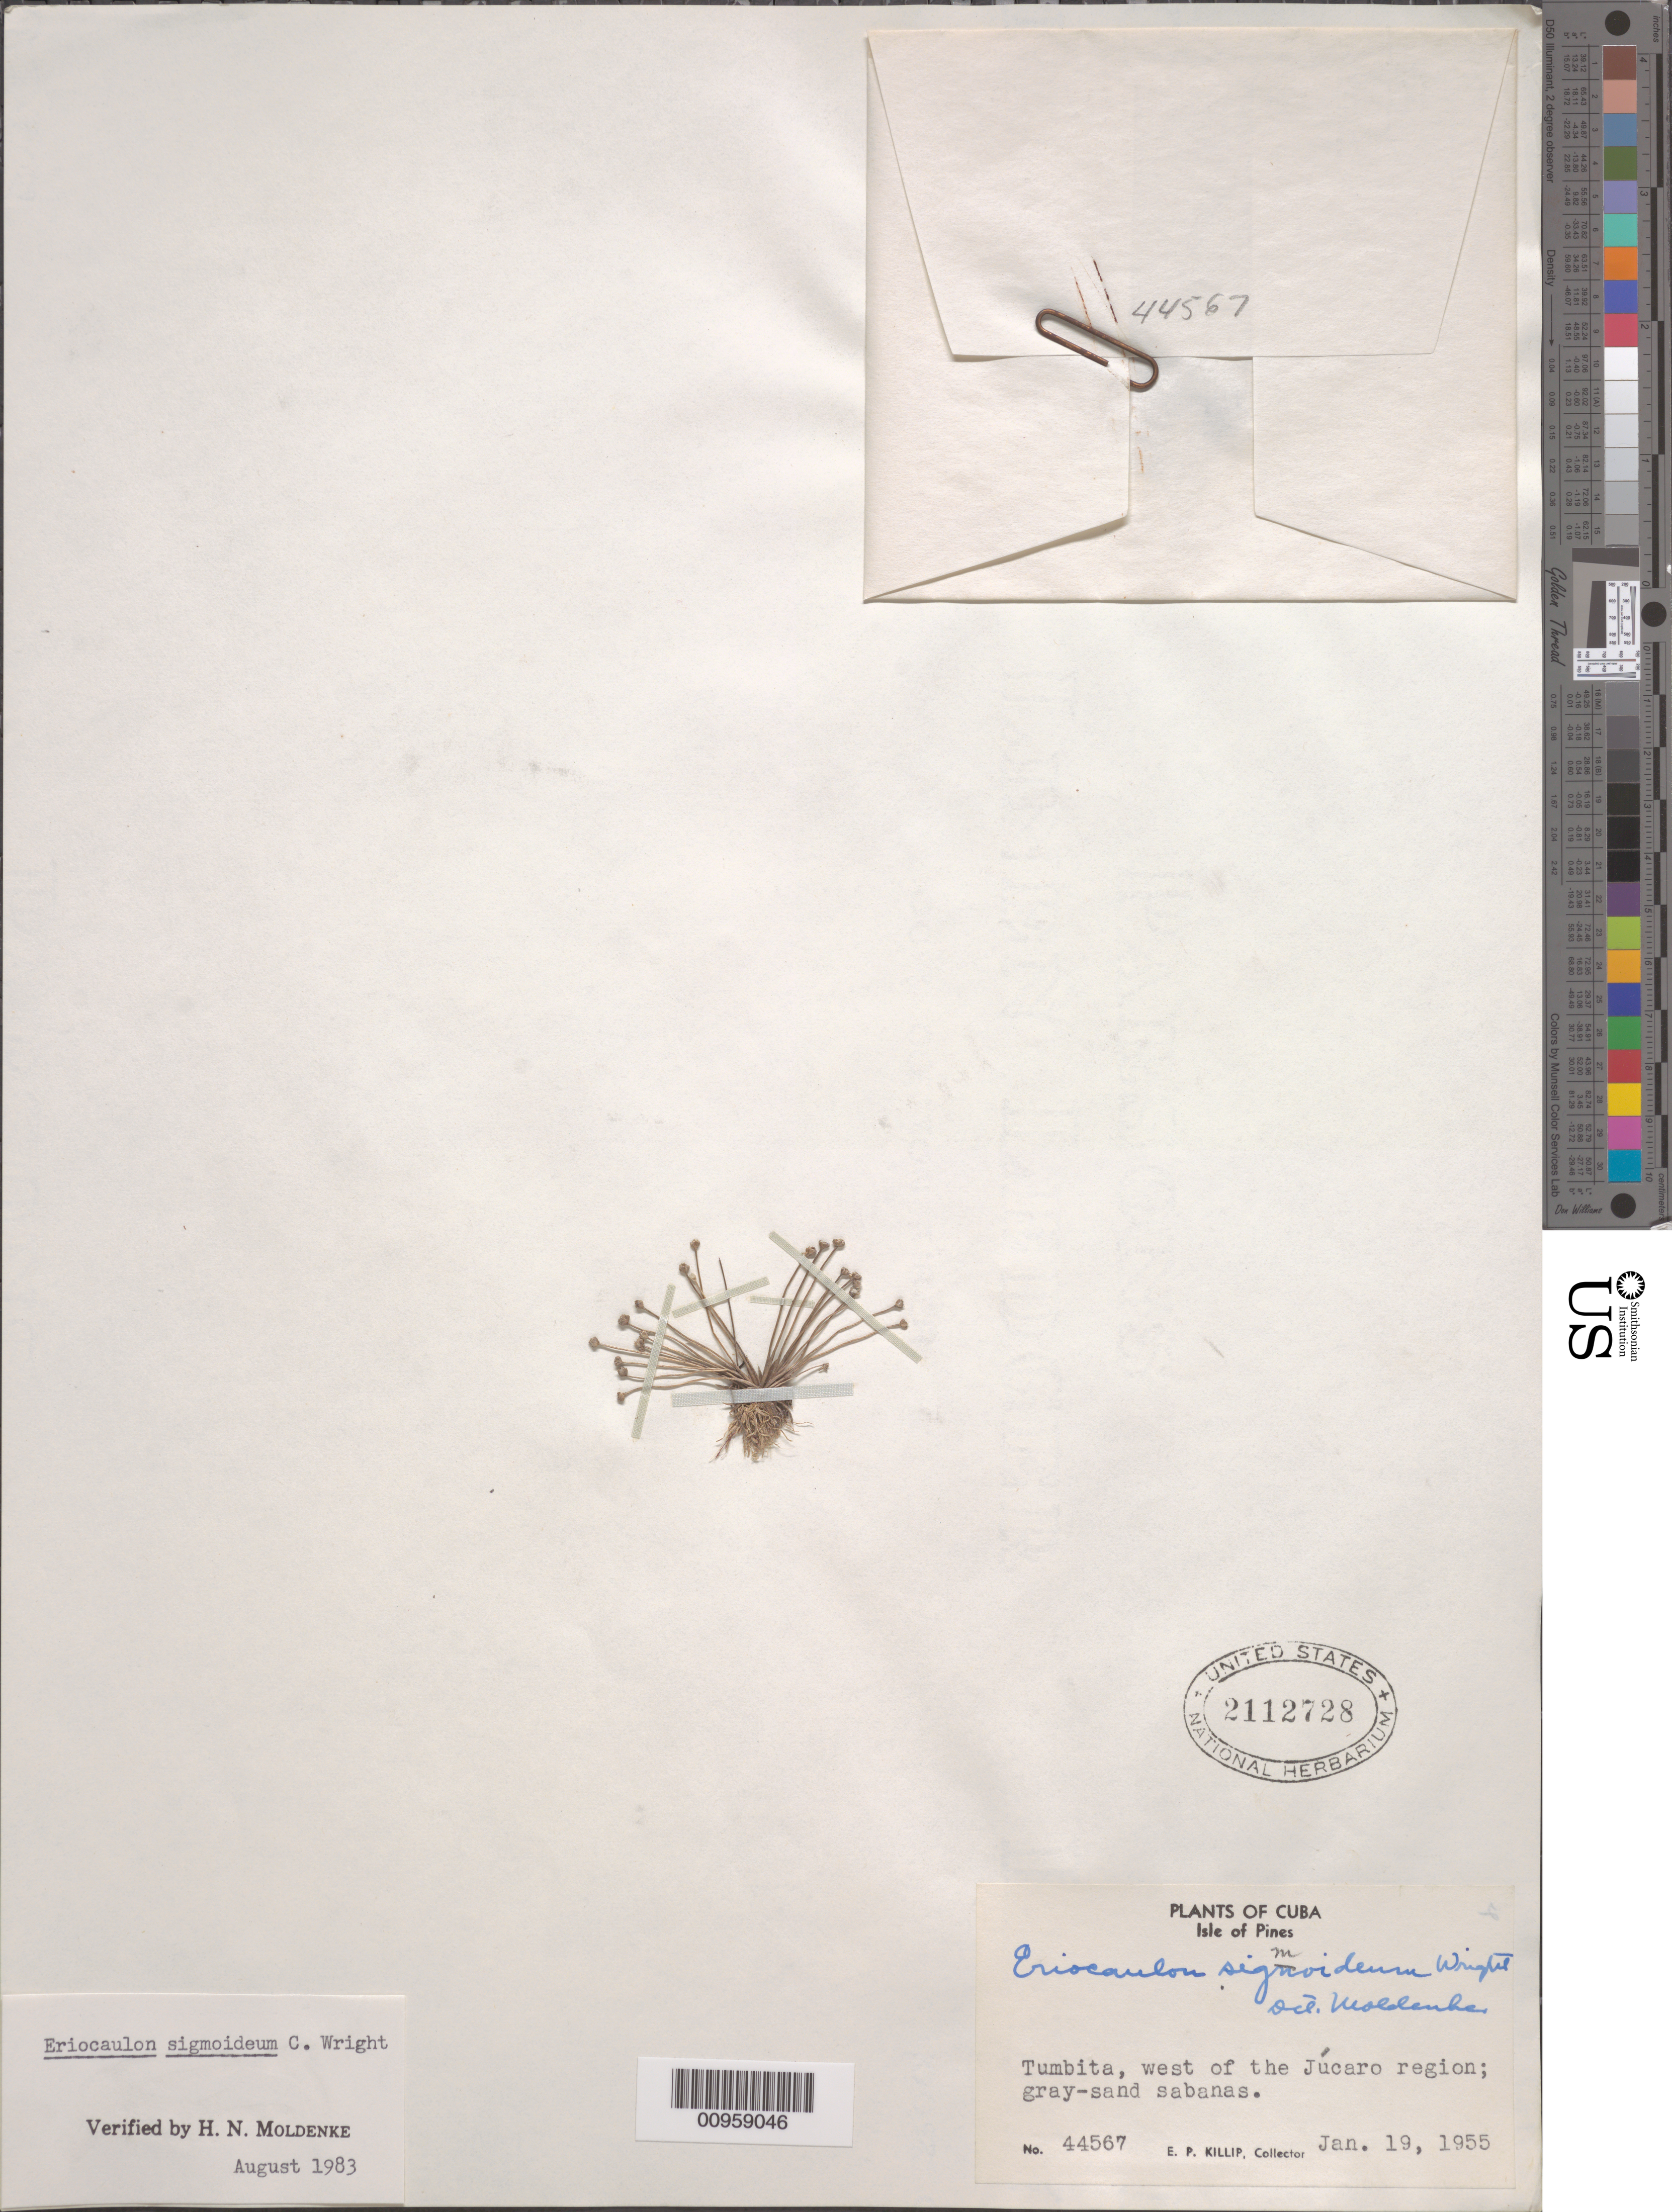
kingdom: Plantae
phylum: Tracheophyta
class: Liliopsida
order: Poales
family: Eriocaulaceae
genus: Eriocaulon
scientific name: Eriocaulon sigmoideum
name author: C. Wright in Sauvalle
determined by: Moldenke, H. N.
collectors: E. P. Killip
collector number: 44567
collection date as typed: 19 Jan 1955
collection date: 1955-01-19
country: Cuba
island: Isla de la Juventud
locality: Tumbita, west of the Júcaro Region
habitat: Gray-sand sabanas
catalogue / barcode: US 2112728